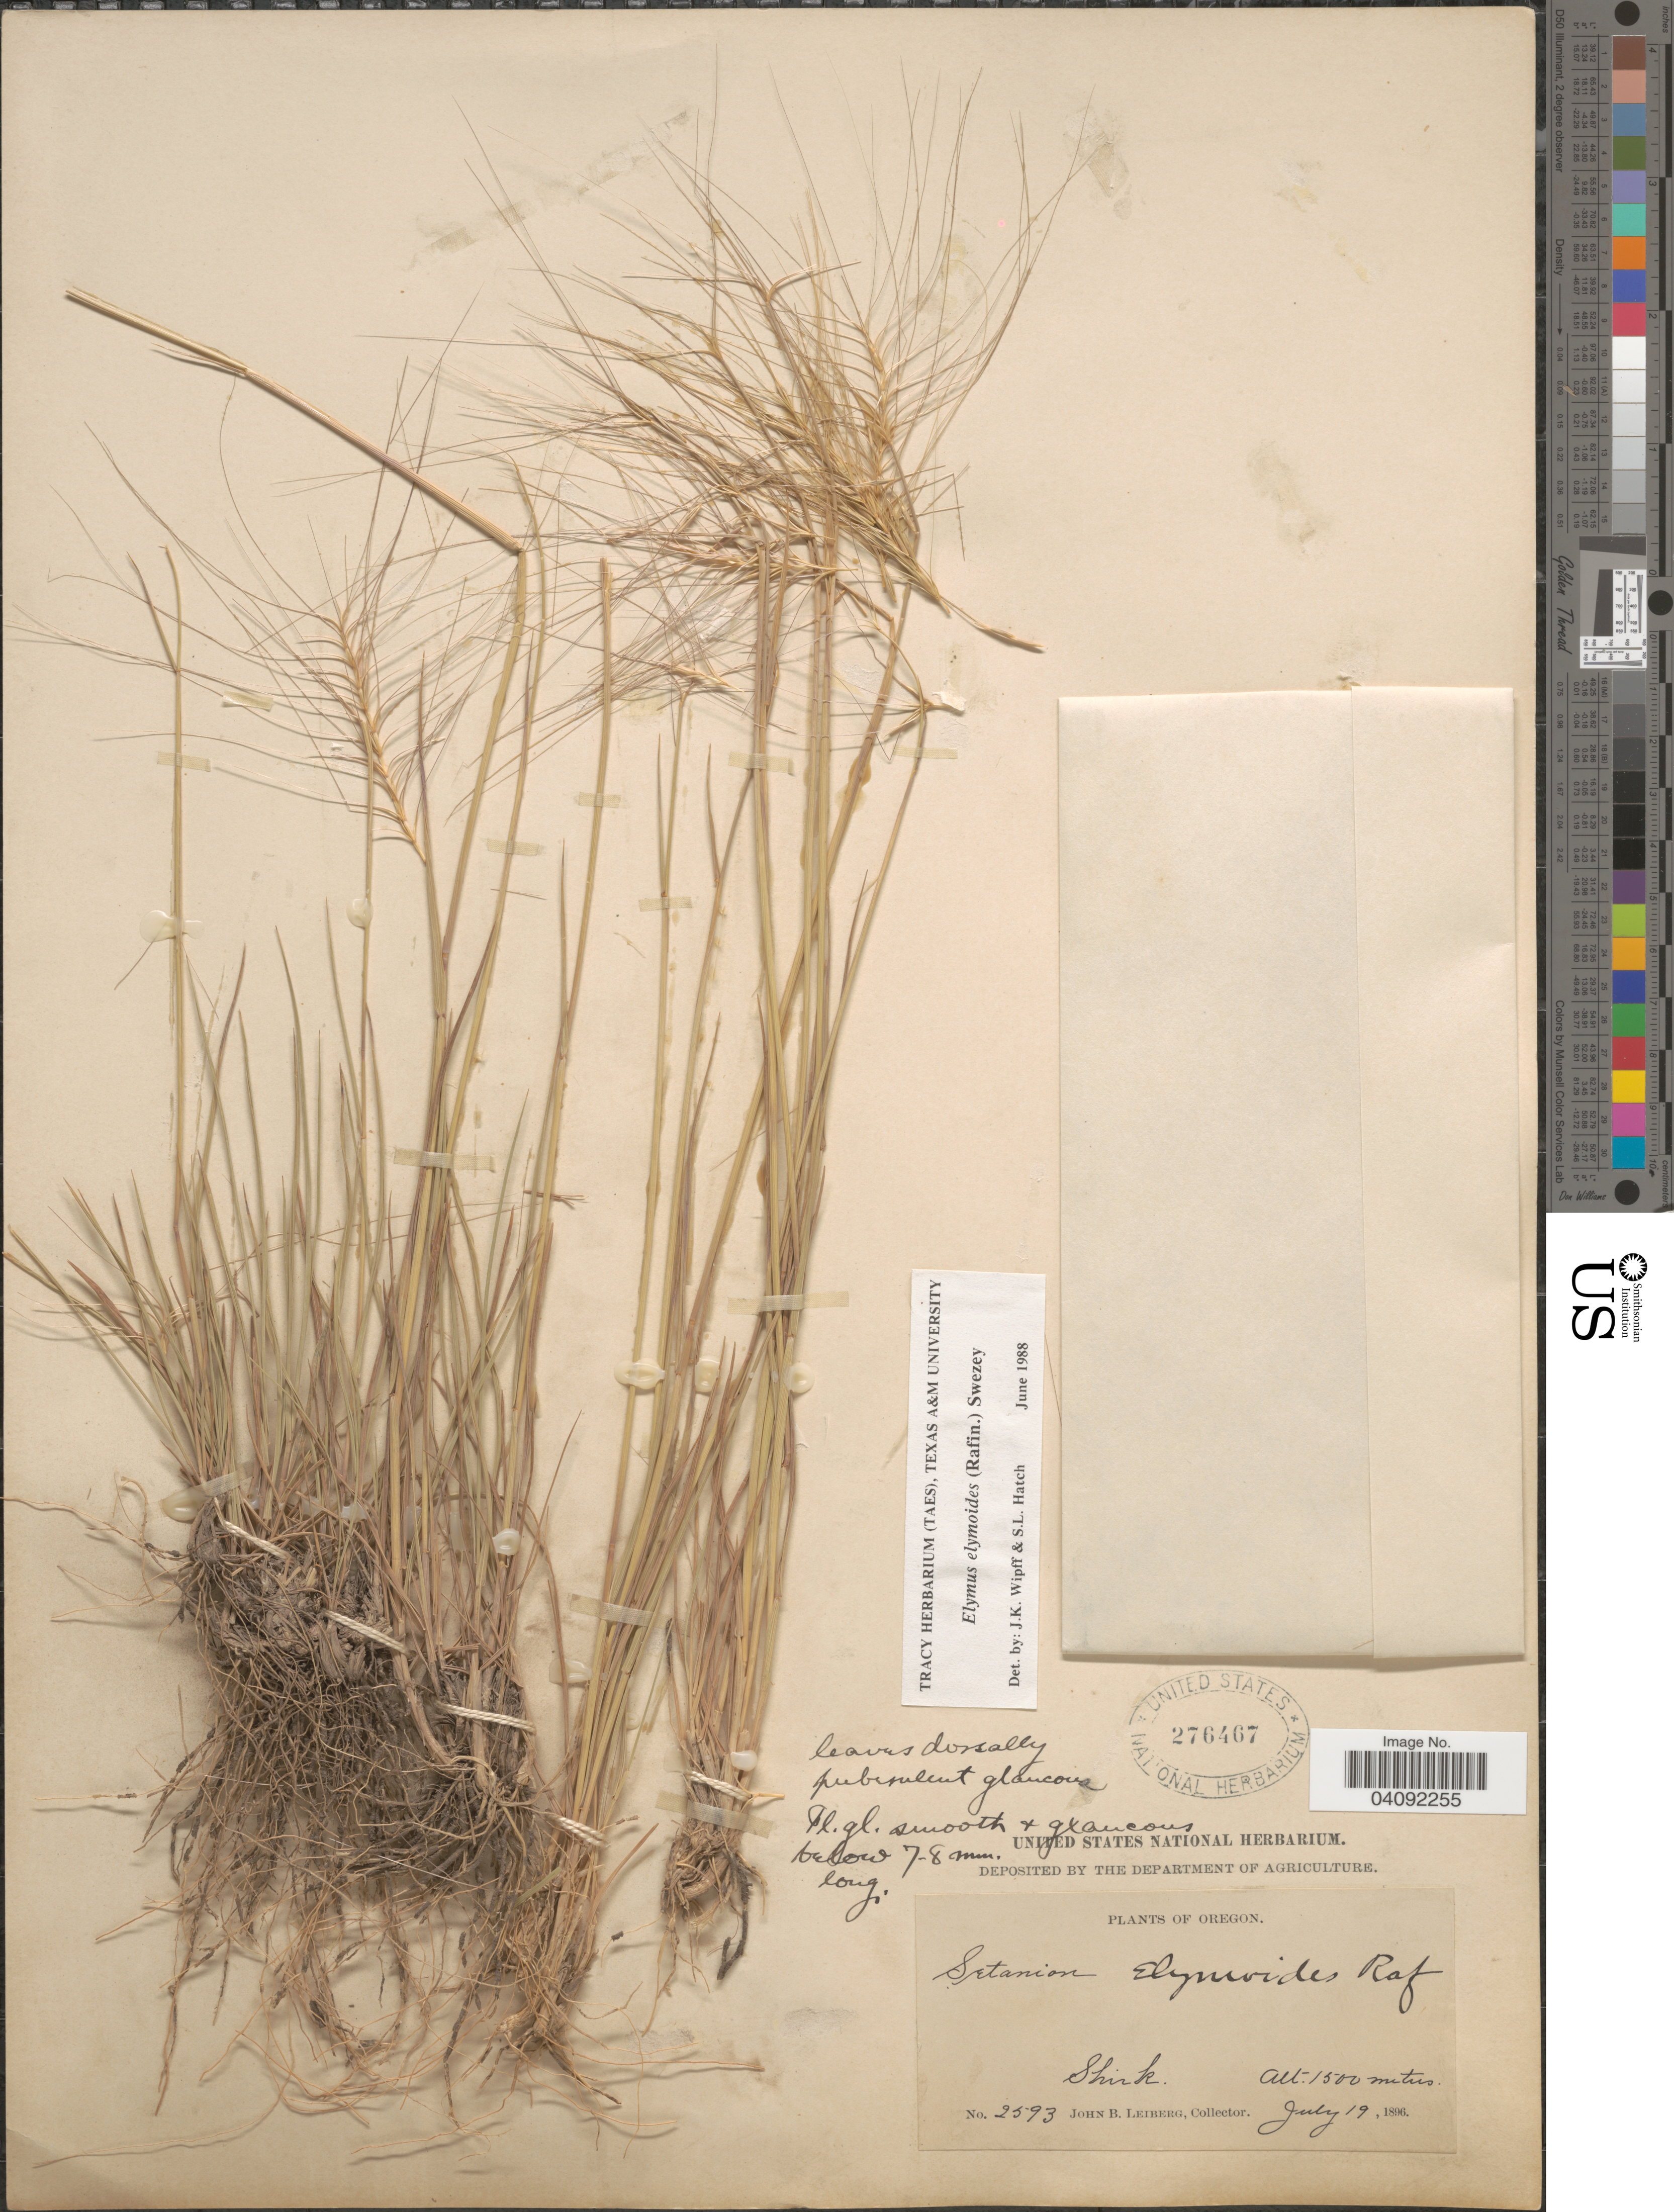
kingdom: Plantae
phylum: Tracheophyta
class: Liliopsida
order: Poales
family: Poaceae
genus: Elymus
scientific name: Elymus elymoides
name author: (Raf.) Swezey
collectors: J. B. Leiberg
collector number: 2593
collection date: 1896-07-19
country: United States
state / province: Oregon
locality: Shirk.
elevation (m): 1500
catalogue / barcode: US 276467